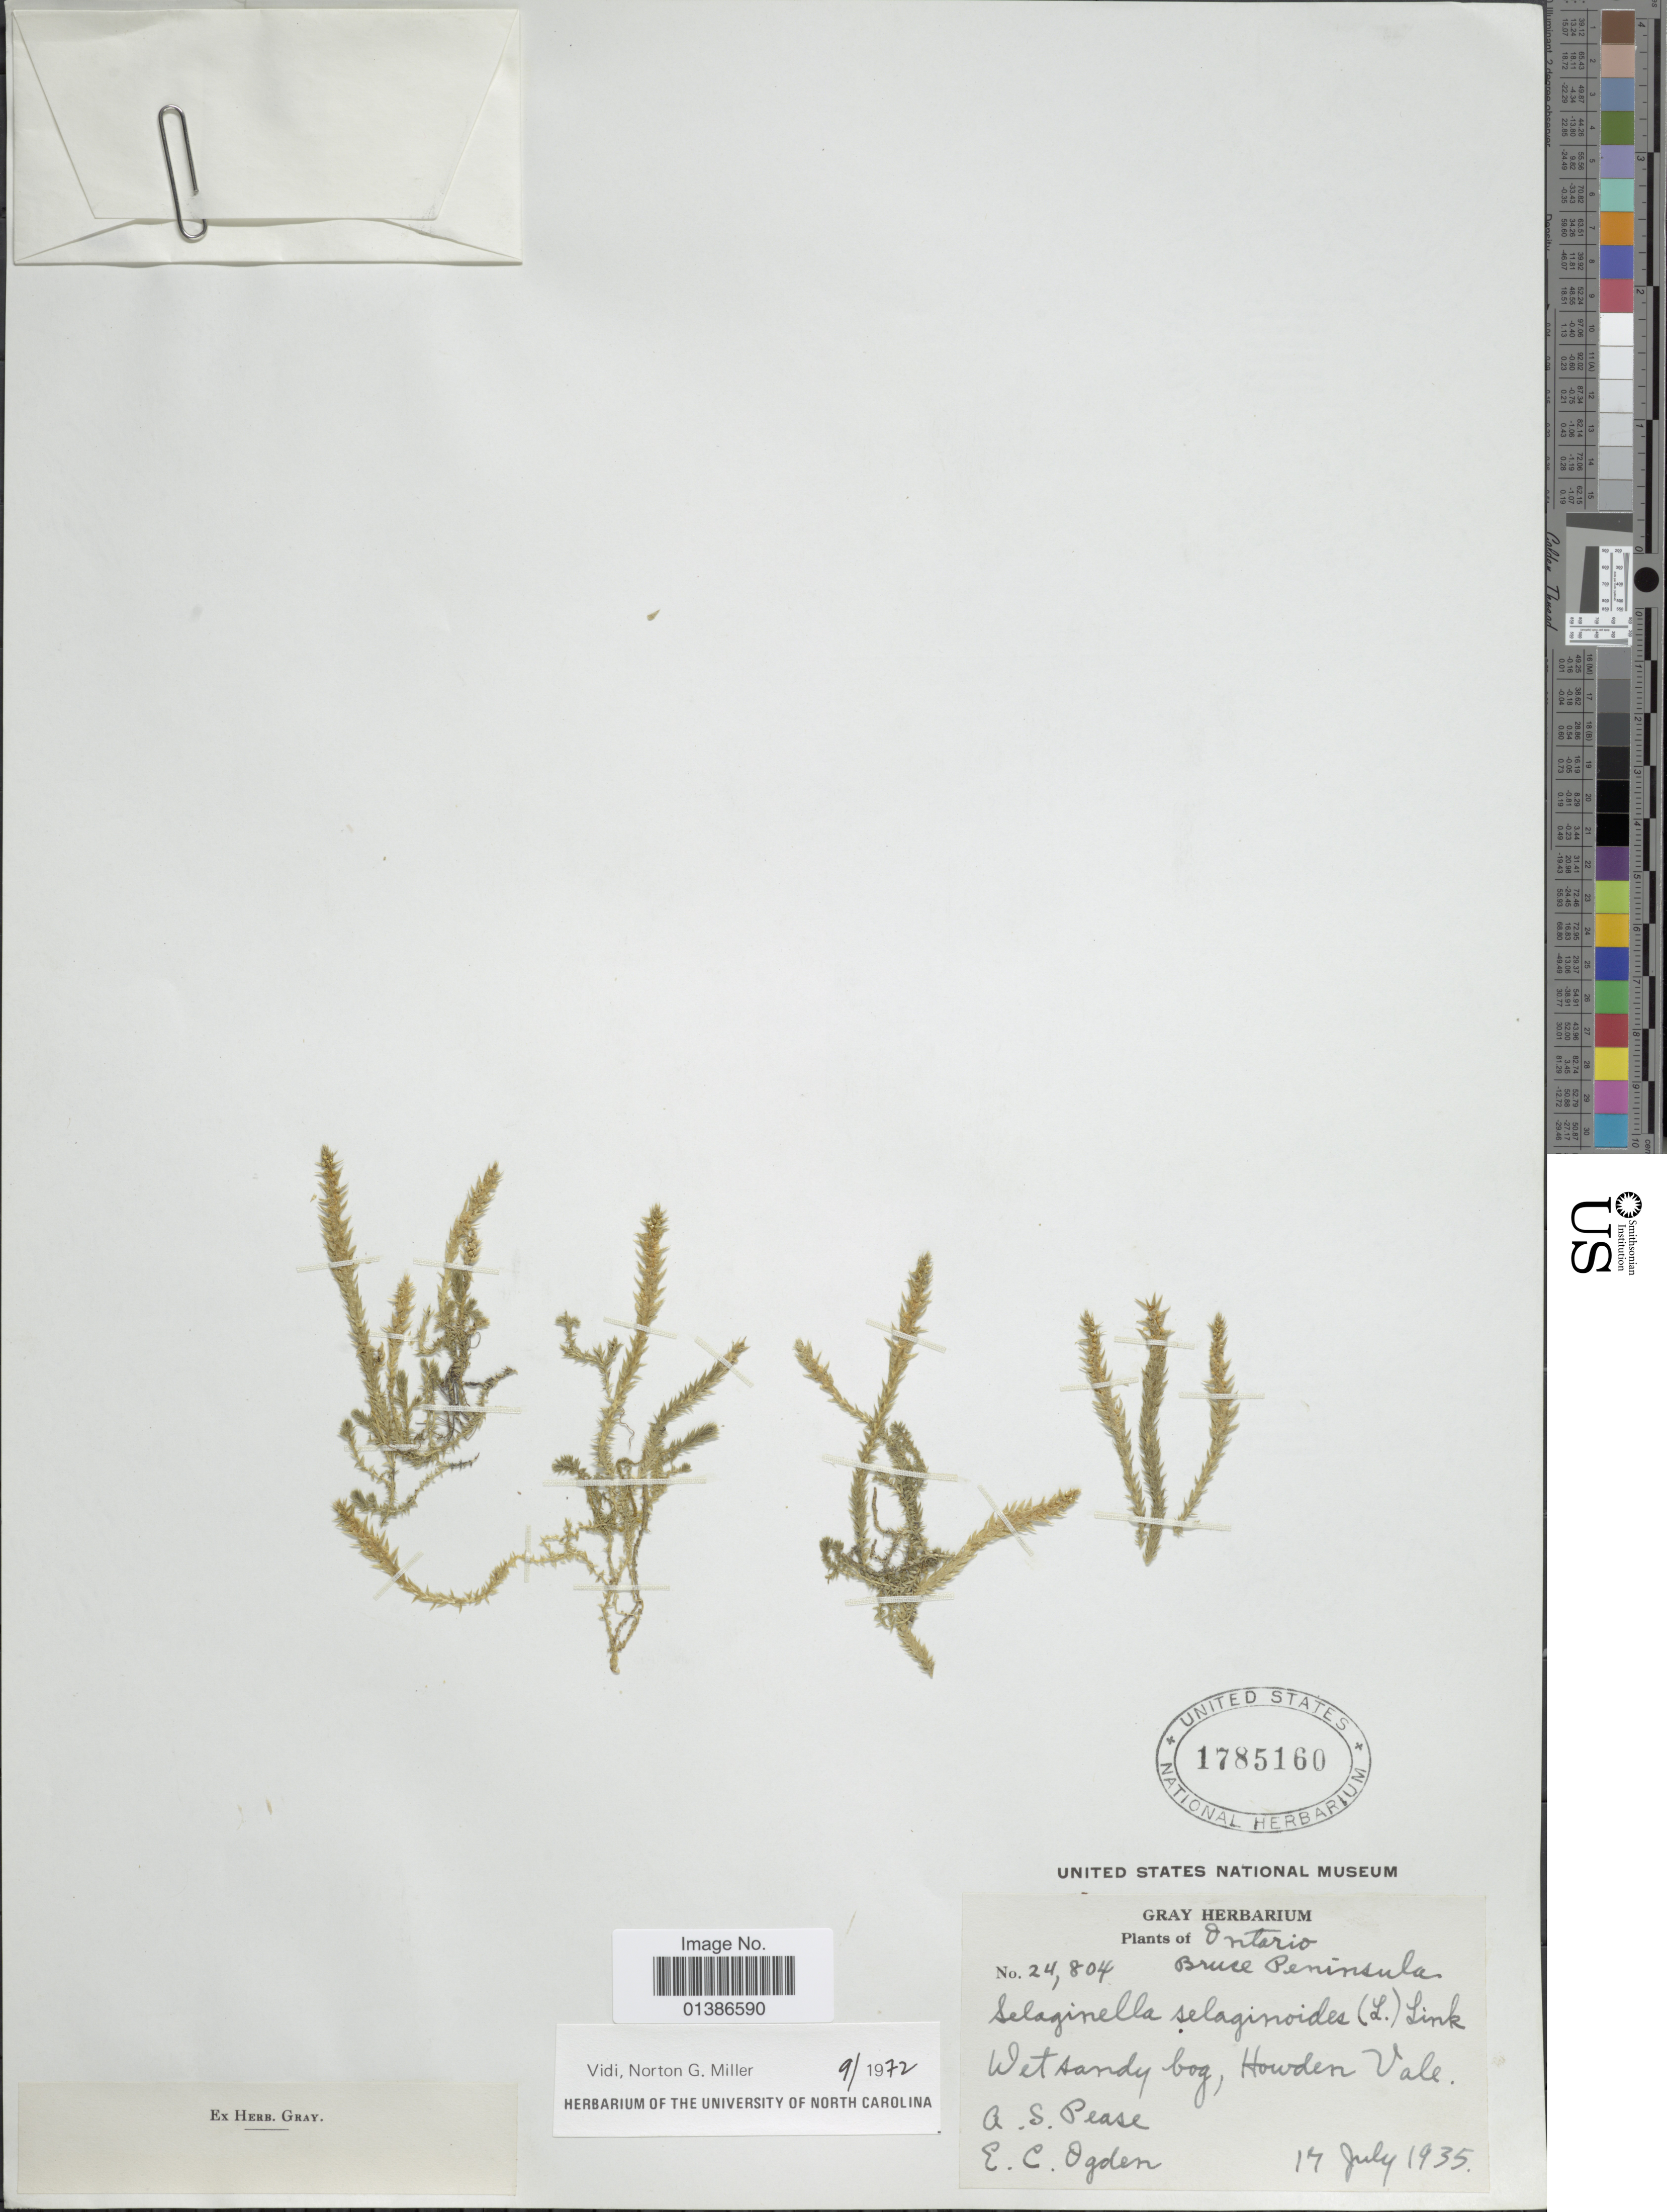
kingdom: Plantae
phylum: Tracheophyta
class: Lycopodiopsida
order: Selaginellales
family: Selaginellaceae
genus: Selaginella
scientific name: Selaginella selaginoides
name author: (L.) Link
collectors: A. S. Pease & E. Ogden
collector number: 24804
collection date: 1935-07-17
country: Canada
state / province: Ontario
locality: Bruce Peninsula. Wet sandy bog, Howden Vale.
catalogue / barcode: US 1785160